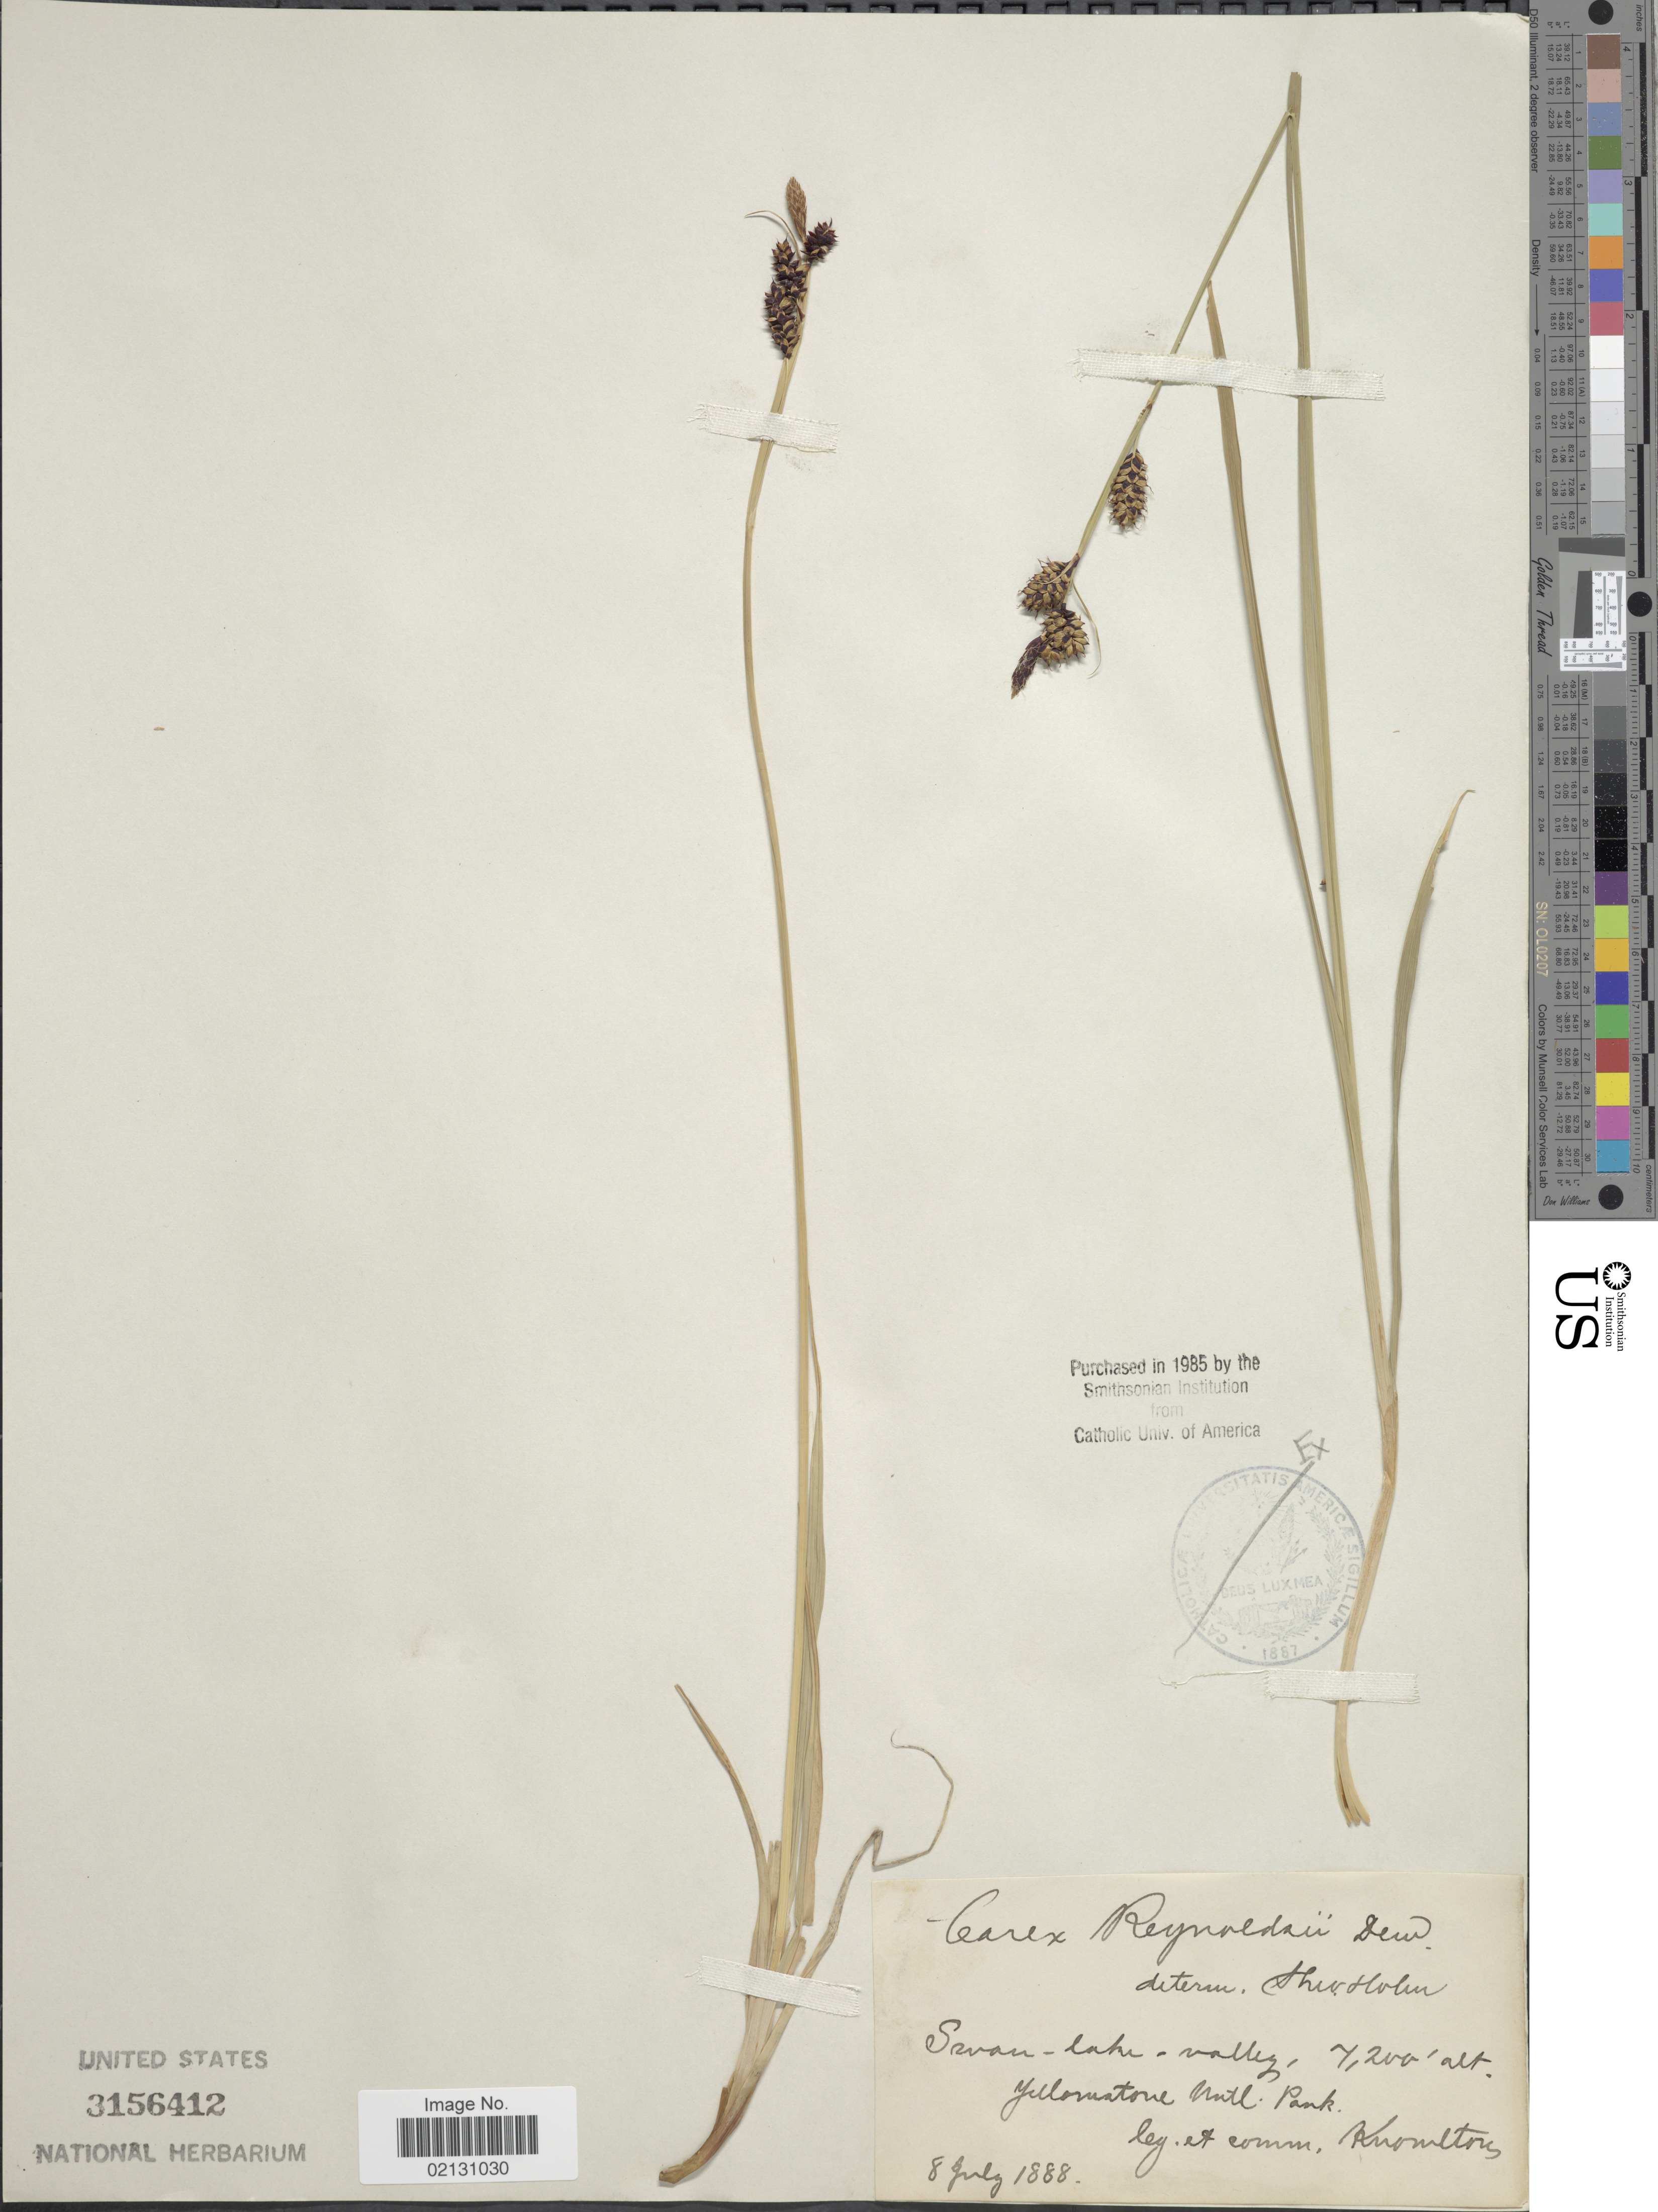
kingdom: Plantae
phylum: Tracheophyta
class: Liliopsida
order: Poales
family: Cyperaceae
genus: Carex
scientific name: Carex raynoldsii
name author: Dewey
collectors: -. Knowlton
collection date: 1888-07-08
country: United States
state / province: Wyoming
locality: Swan-lake-valley, Yellowstone Natl. Park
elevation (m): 2195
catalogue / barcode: US 3156412